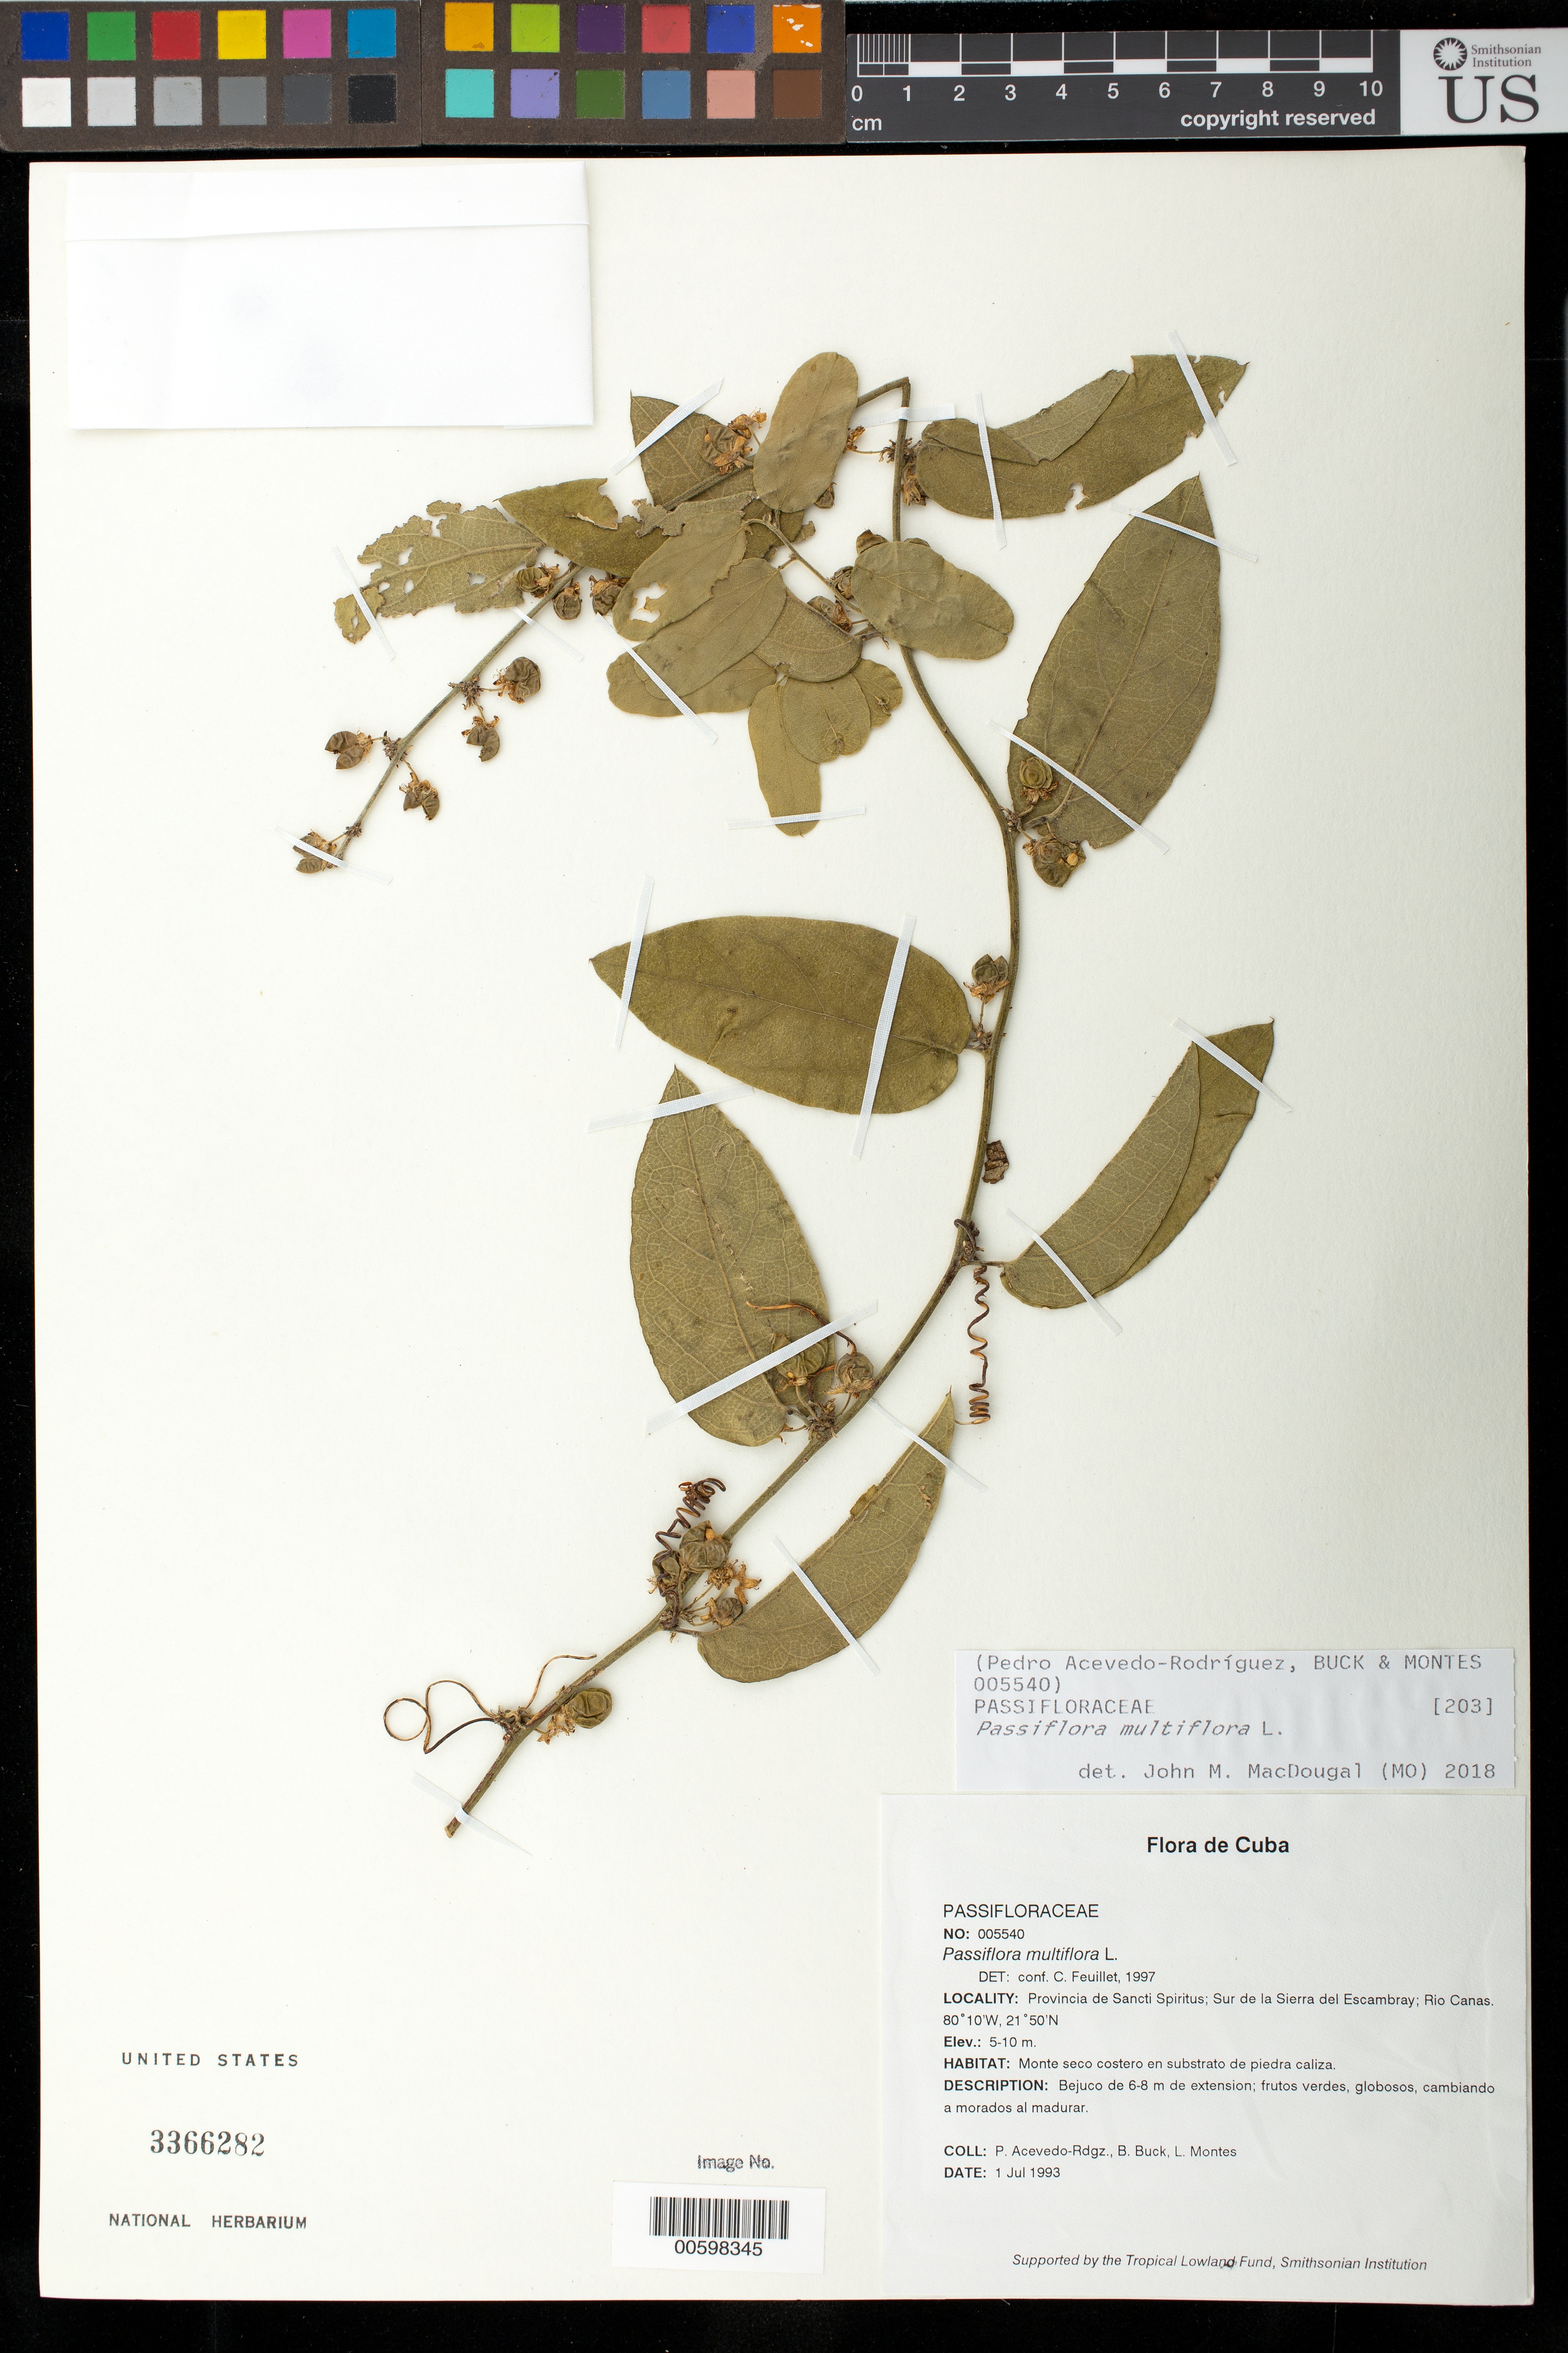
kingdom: Plantae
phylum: Tracheophyta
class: Magnoliopsida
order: Malpighiales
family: Passifloraceae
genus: Passiflora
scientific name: Passiflora multiflora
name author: L.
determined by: Feuillet, C.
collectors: P. Acevedo-Rodr., B. Buck & L. Montes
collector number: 5540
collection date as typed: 01 Jul 1993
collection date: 1993-07-01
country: Cuba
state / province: Sancti Spiritus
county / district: Municipio de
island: Cuba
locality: Sur de la Sierra del Escambray; Río Canas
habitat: Monte seco costero en substrato de piedra caliza.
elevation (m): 5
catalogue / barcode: US 3366282